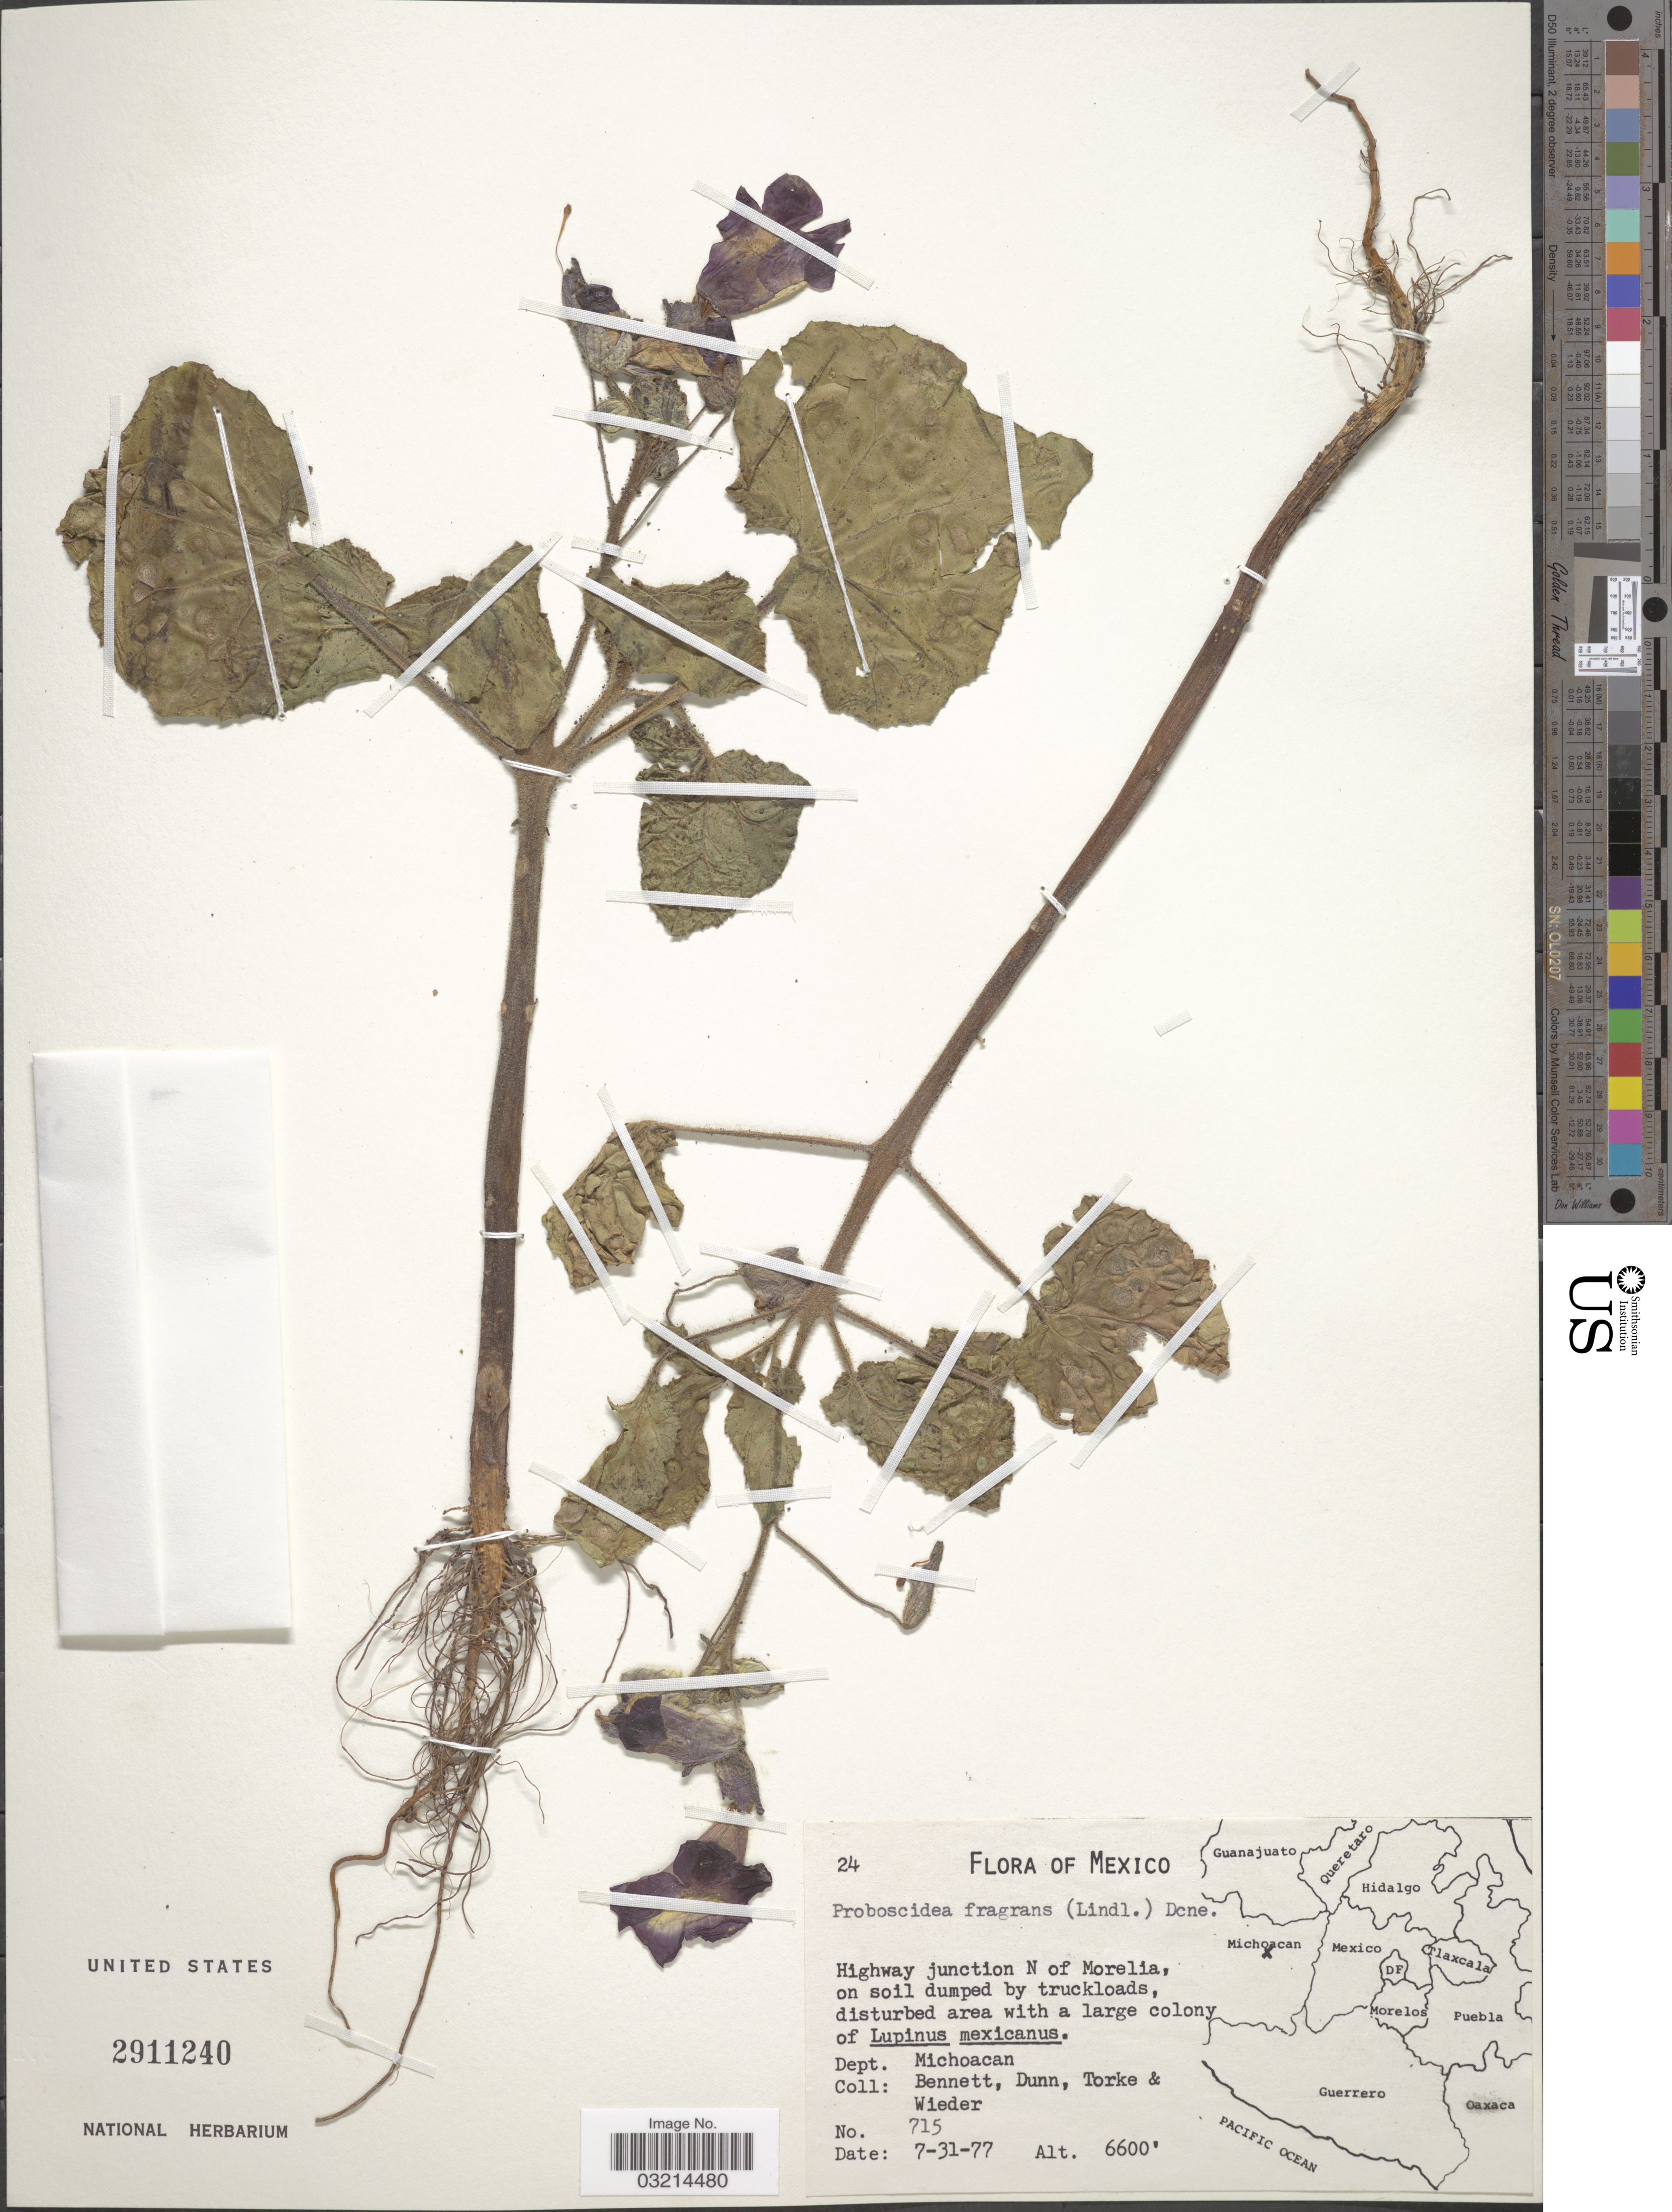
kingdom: Plantae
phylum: Tracheophyta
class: Magnoliopsida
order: Lamiales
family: Martyniaceae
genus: Proboscidea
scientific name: Proboscidea fragrans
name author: (Lindl.) Decne.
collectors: -- Bennett, Dunn, --, Torke, -- & -. Wieder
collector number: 715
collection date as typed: Transcribed d/m/y: 31/7/77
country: Mexico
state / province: Michoacán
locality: Highway junction N of Morelia, Dept. Michoacan.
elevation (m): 2012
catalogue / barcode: US 2911240